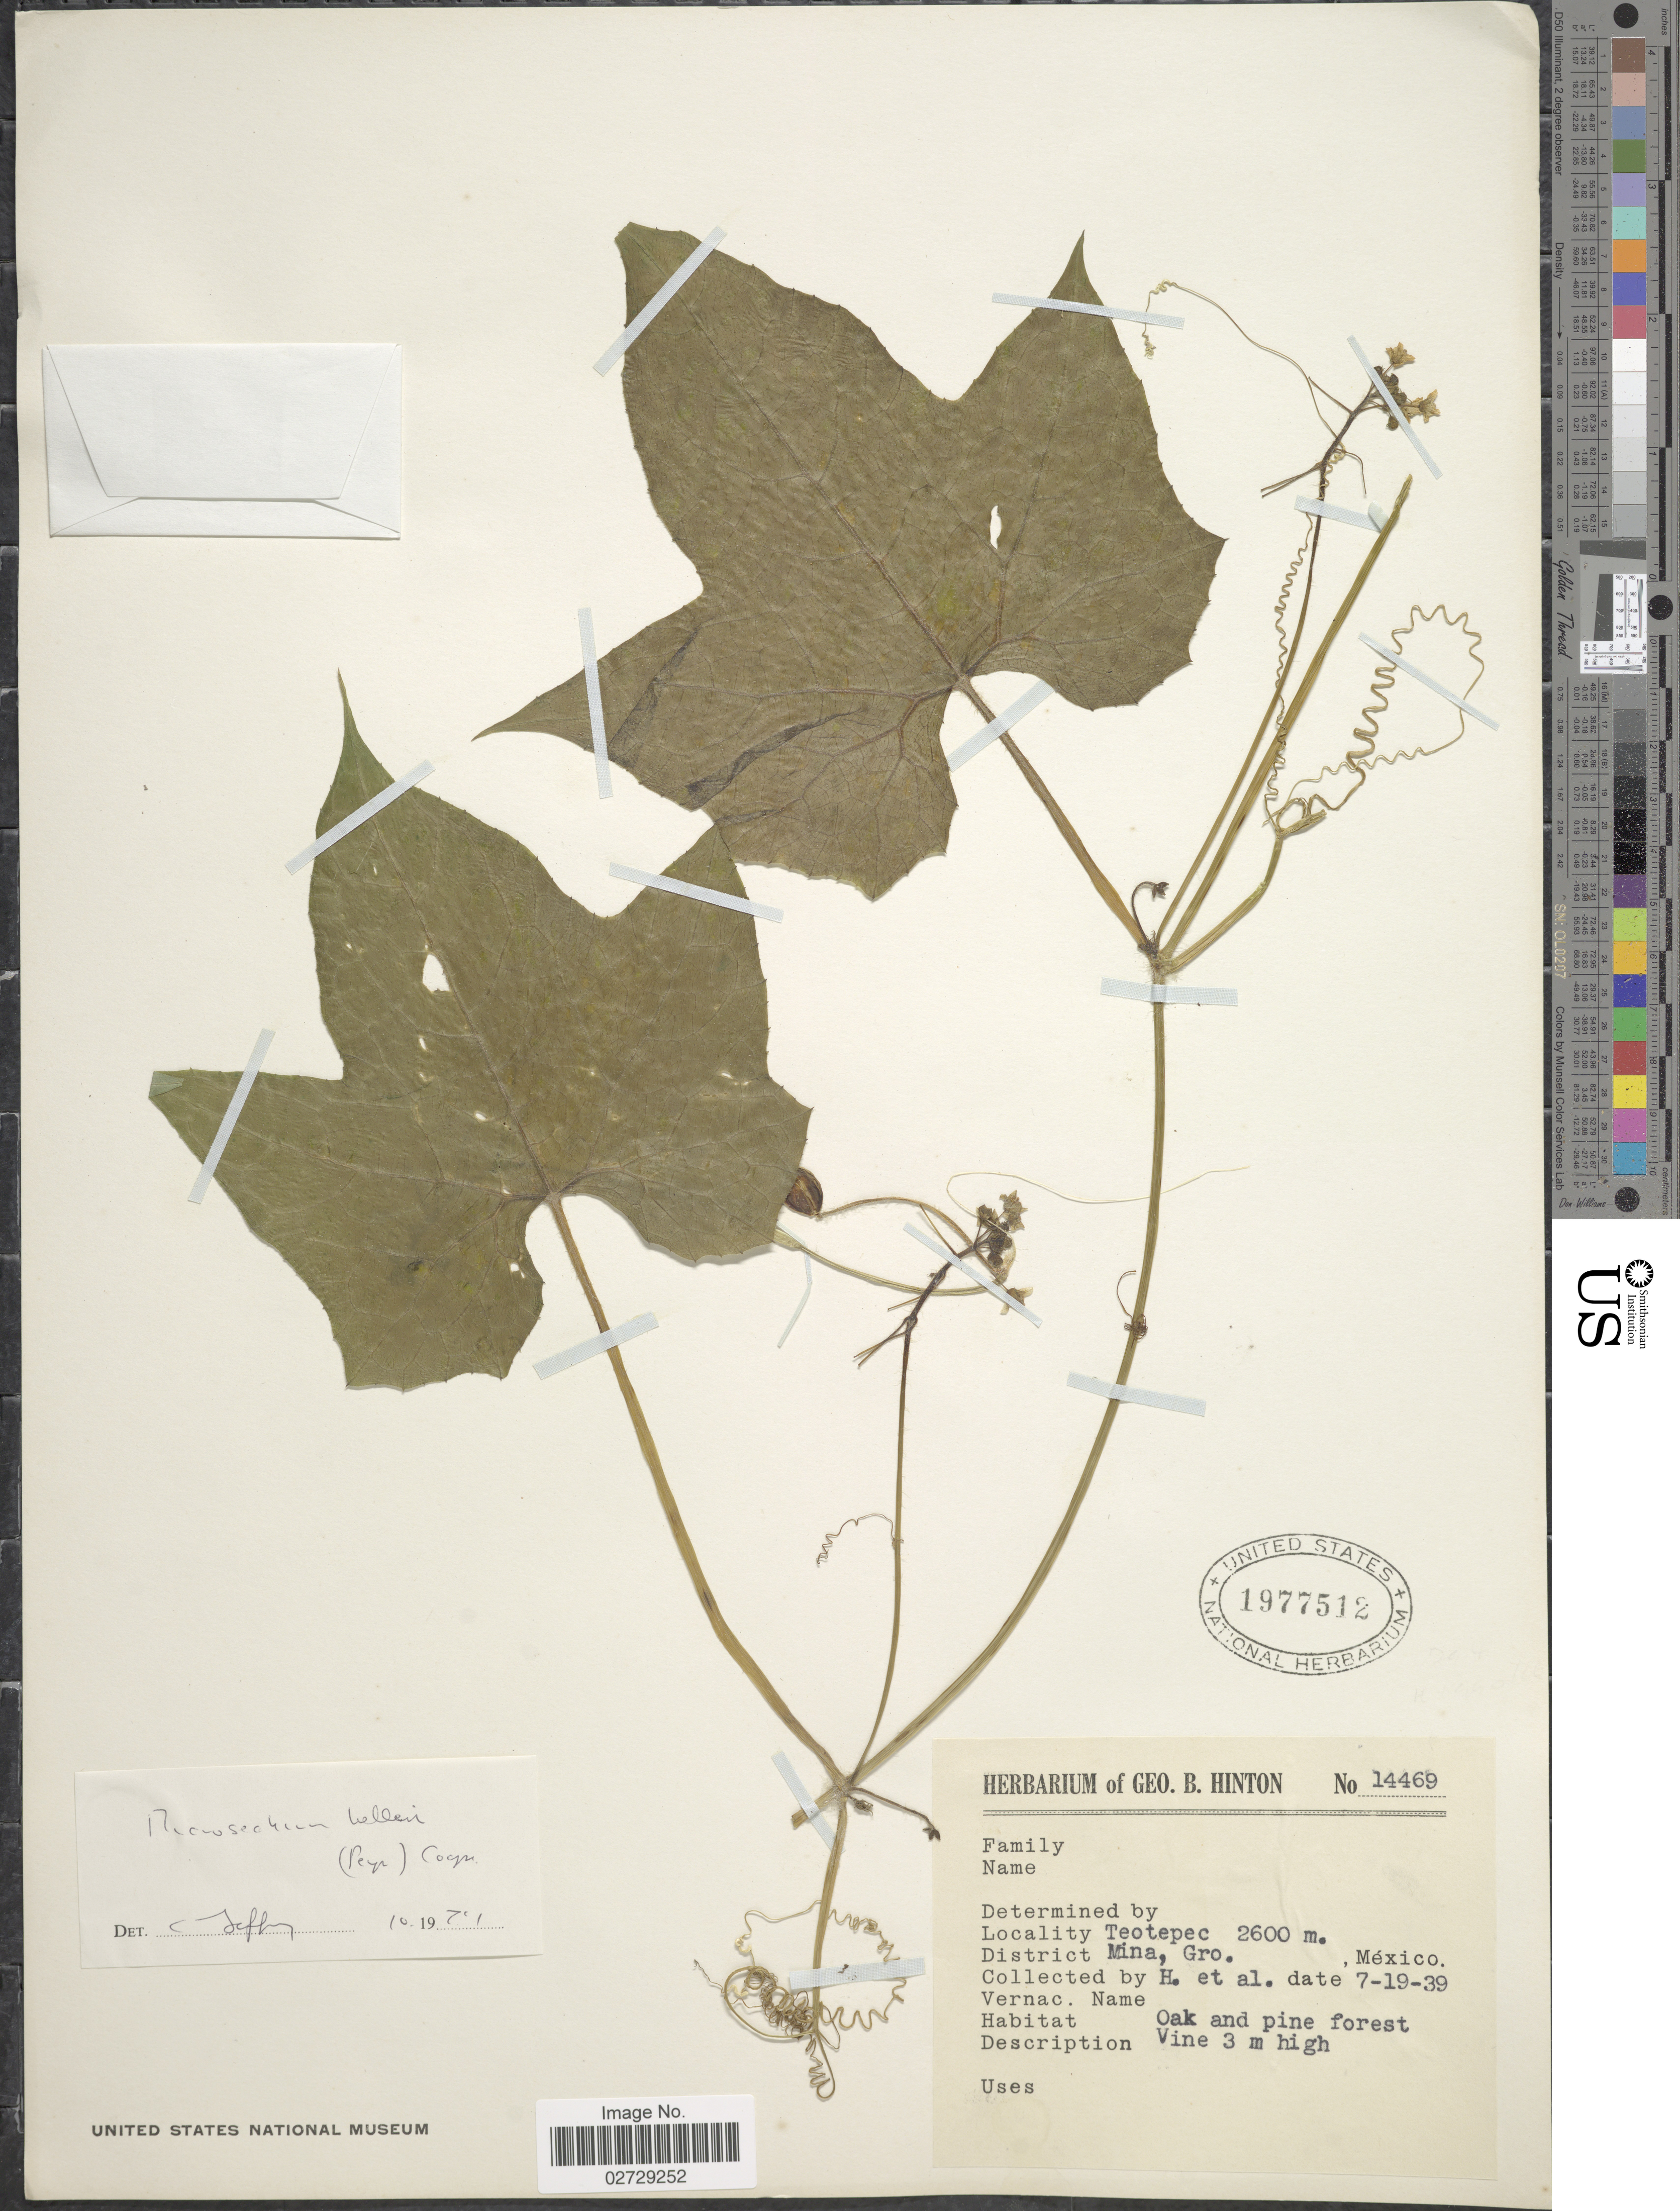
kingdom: Plantae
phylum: Tracheophyta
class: Magnoliopsida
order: Cucurbitales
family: Cucurbitaceae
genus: Microsechium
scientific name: Microsechium helleri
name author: (Peyr.) Cogn.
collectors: G. B. Hinton & et al.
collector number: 14469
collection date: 1939-07-19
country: Mexico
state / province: Guerrero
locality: Teotepec, District Mina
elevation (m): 2600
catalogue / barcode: US 1977512